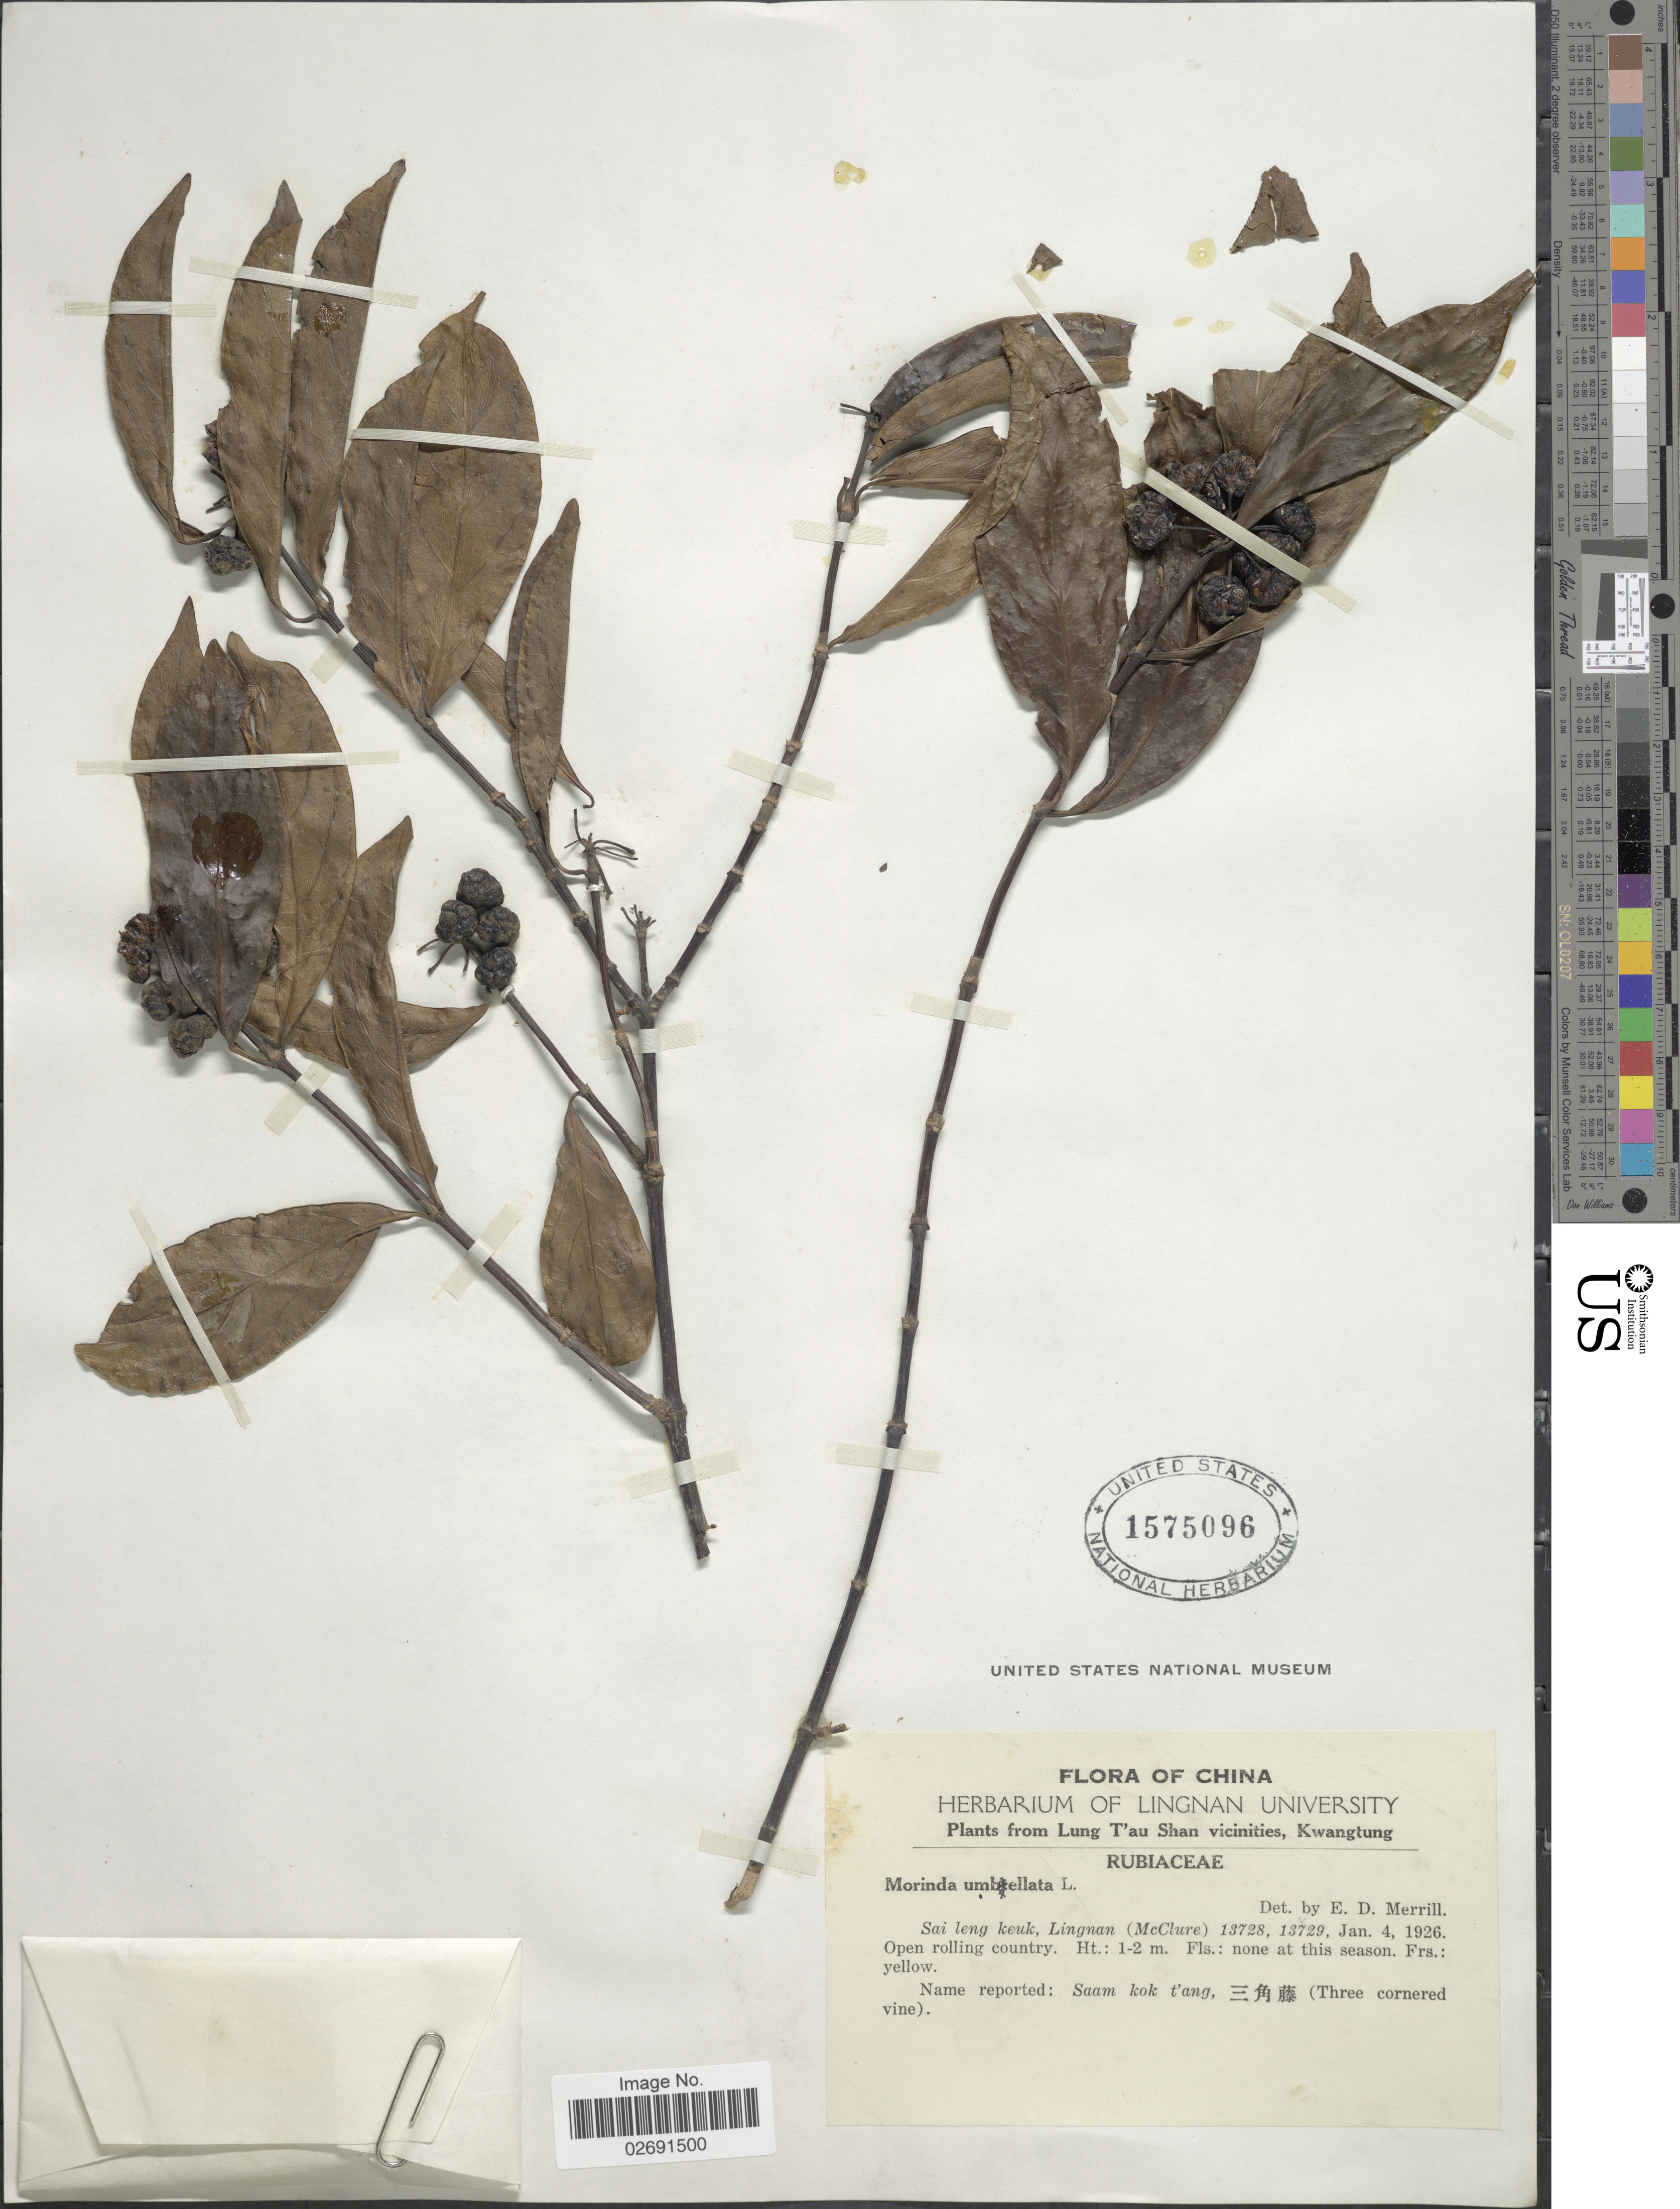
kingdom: Plantae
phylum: Tracheophyta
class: Magnoliopsida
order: Gentianales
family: Rubiaceae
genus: Gynochthodes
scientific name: Gynochthodes umbellata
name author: (L.) Razafim. & B. Bremer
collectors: Lingnan & McClure, --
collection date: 1926-01-04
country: China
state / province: Guangdong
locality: Lung T'au Shan vicinities, Kwangtung, Sai leng keuk, Lingman (McClure), open rolling country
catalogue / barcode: US 1575096